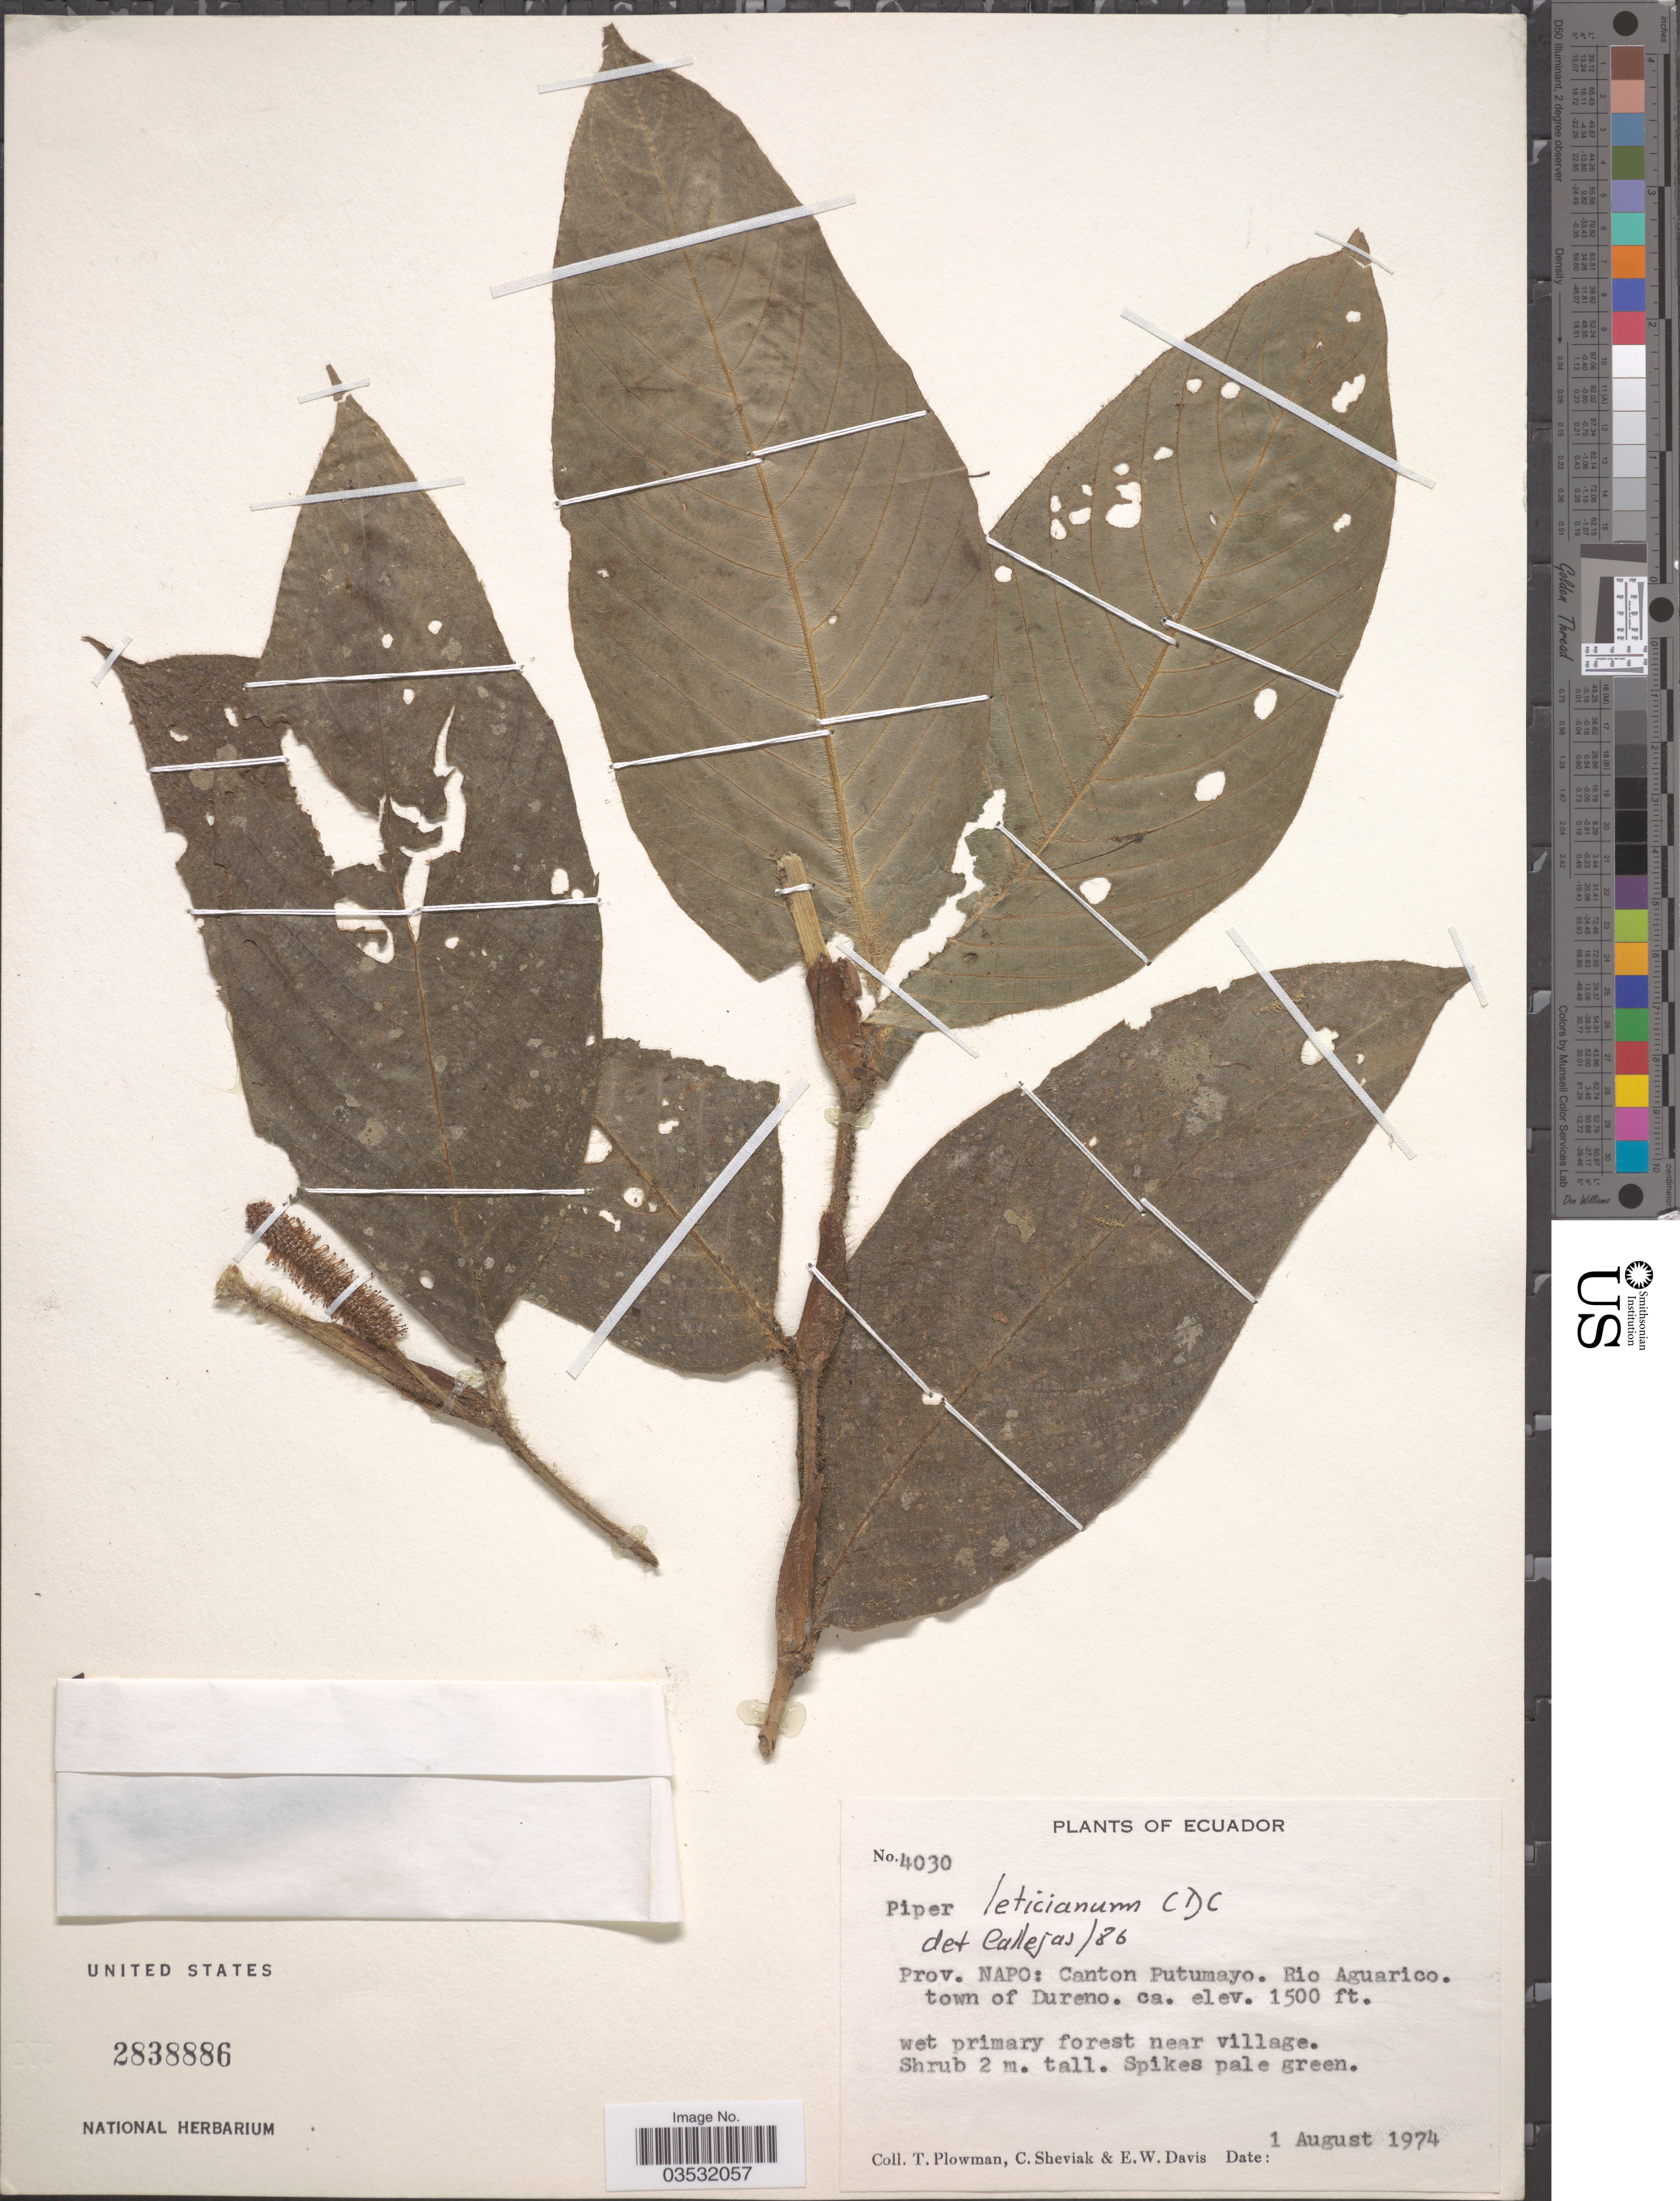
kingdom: Plantae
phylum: Tracheophyta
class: Magnoliopsida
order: Piperales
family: Piperaceae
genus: Piper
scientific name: Piper leticianum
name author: C. DC.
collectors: T. Plowman, C. J. Sheviak & E. W. Davis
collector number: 4030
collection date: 1974-08-01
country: Ecuador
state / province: Napo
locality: Canton Putumayo. Rio Aguarico. Town of Dureno. Near village.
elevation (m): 457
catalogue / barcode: US 2838886